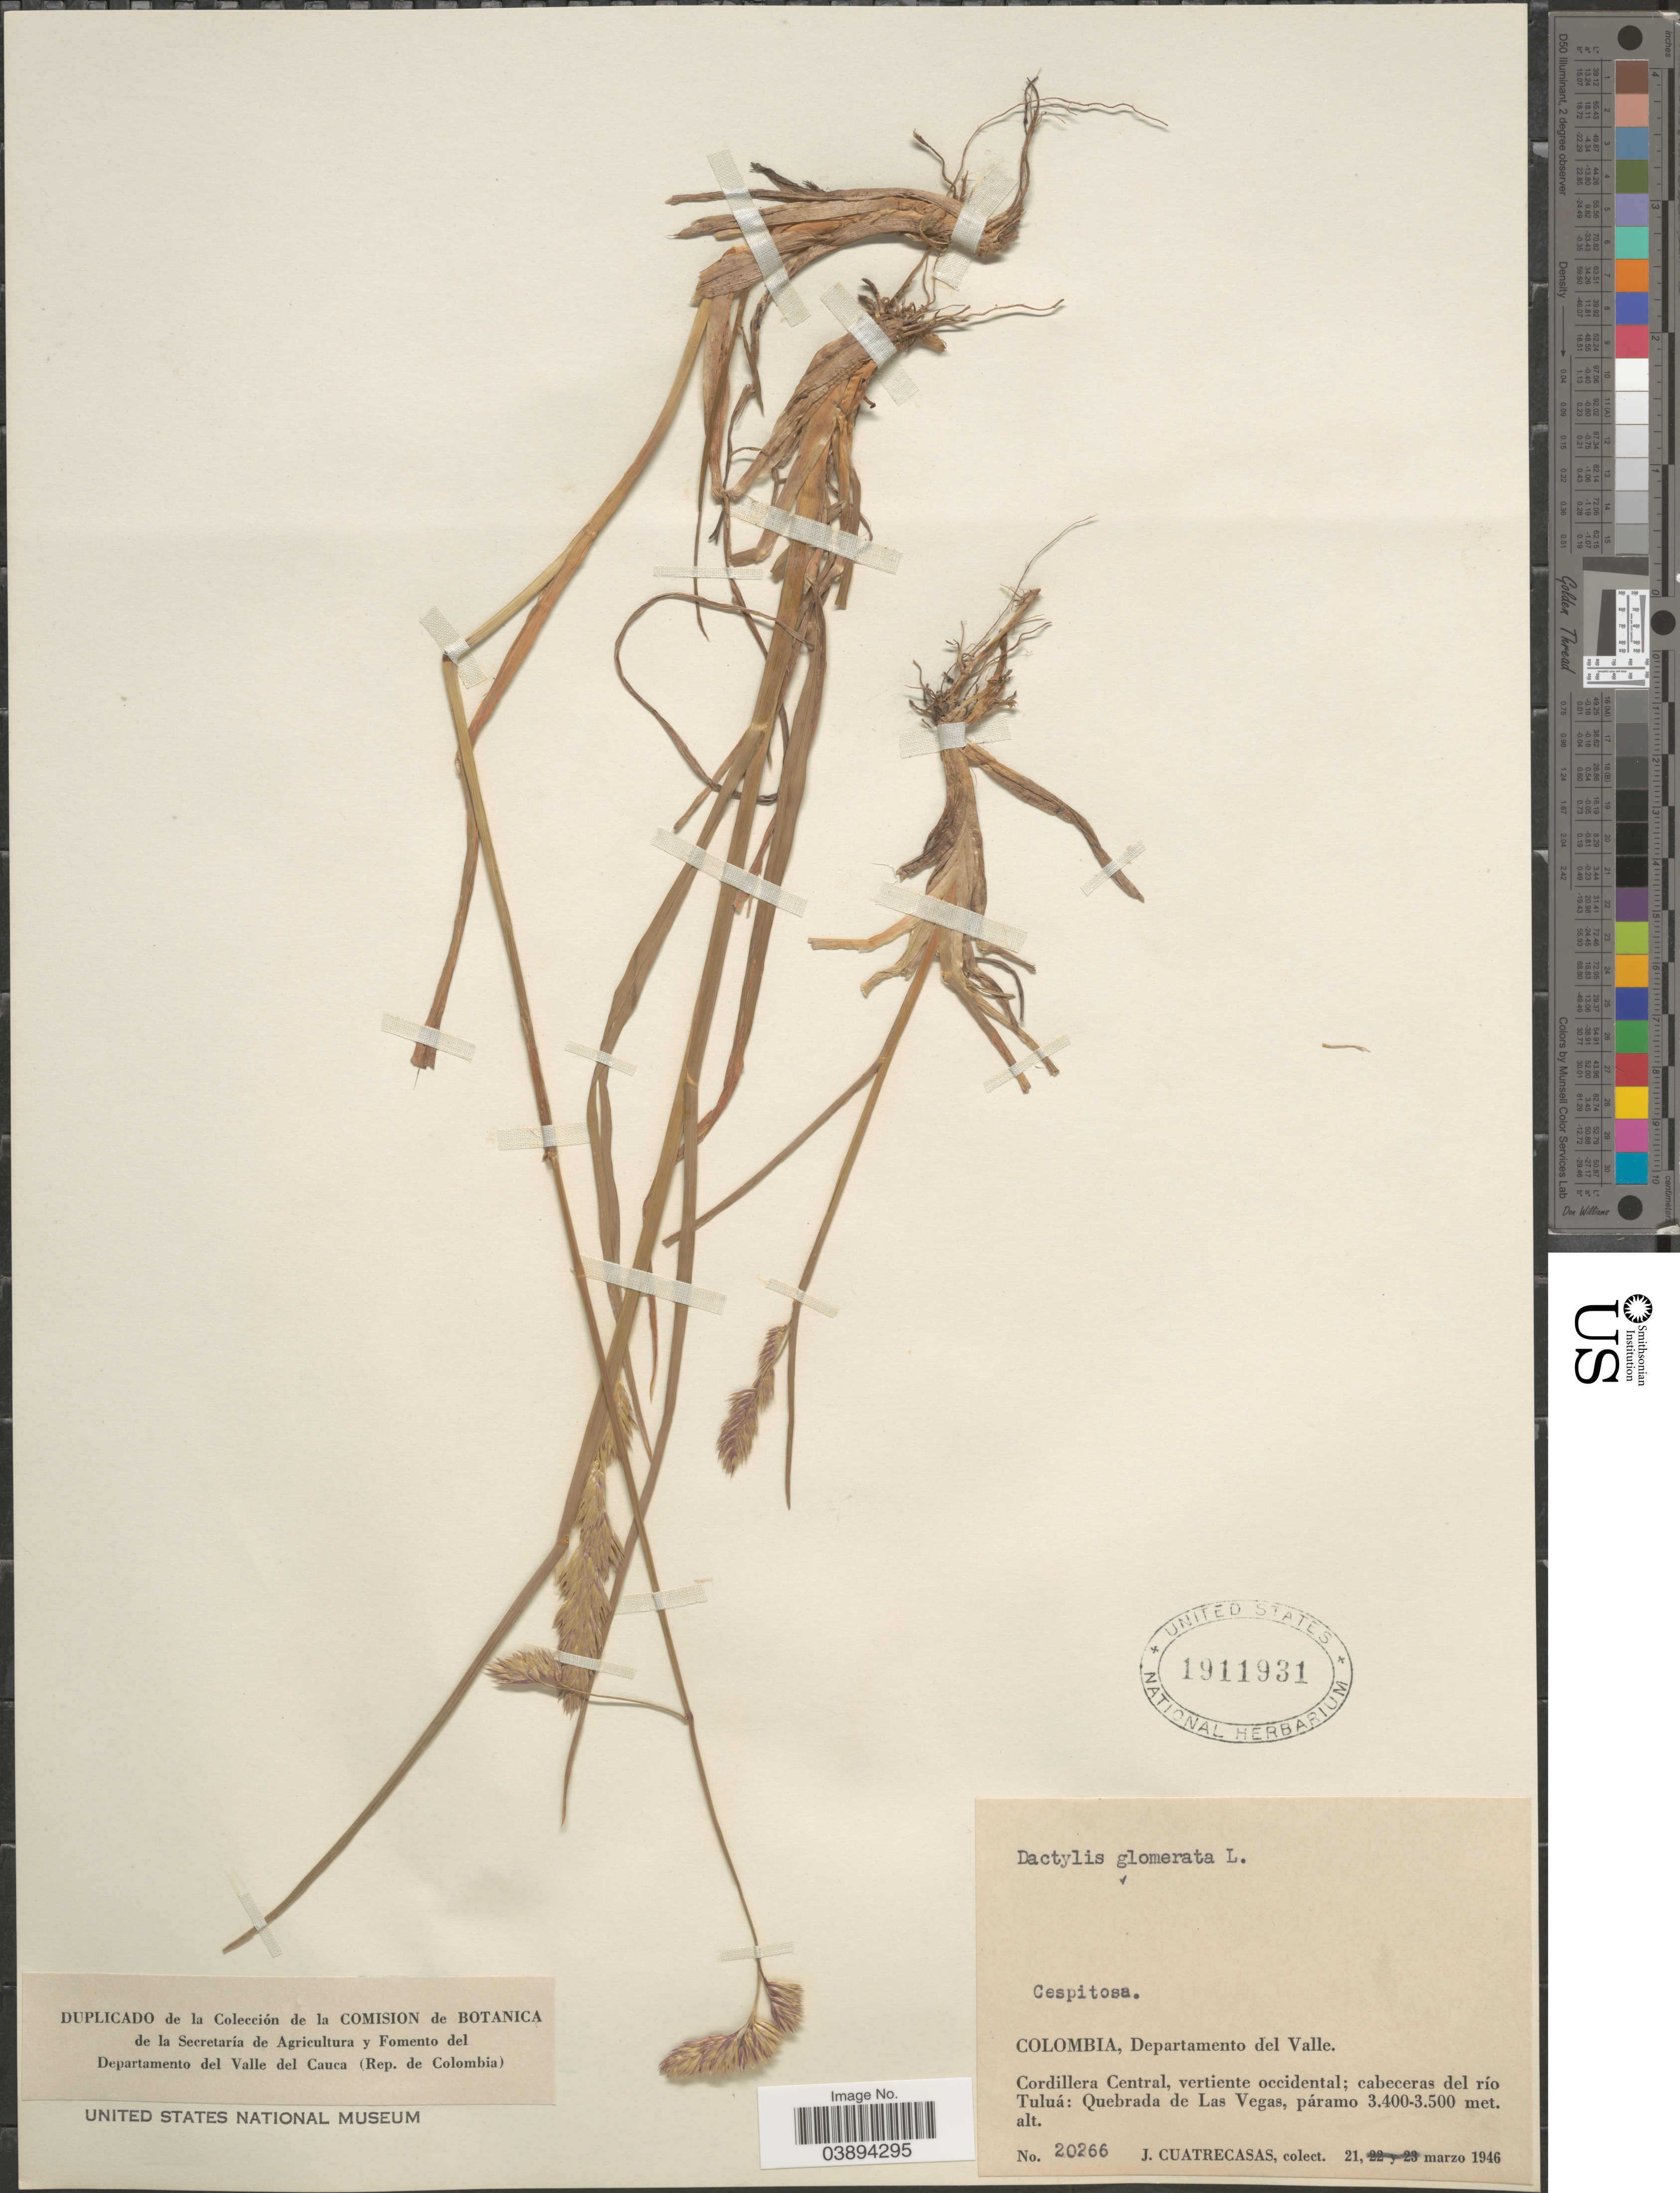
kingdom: Plantae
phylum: Tracheophyta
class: Liliopsida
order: Poales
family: Poaceae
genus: Dactylis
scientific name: Dactylis glomerata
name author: L.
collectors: J. Cuatrecasas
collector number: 20266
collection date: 1946-03-21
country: Colombia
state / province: Valle del Cauca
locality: Departamento del Valle. Cordillera Central, vertiente occidental; cabeceras del río Tuluá: Quebrada de Las Vegas, páramo.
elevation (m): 3400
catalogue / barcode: US 1911931